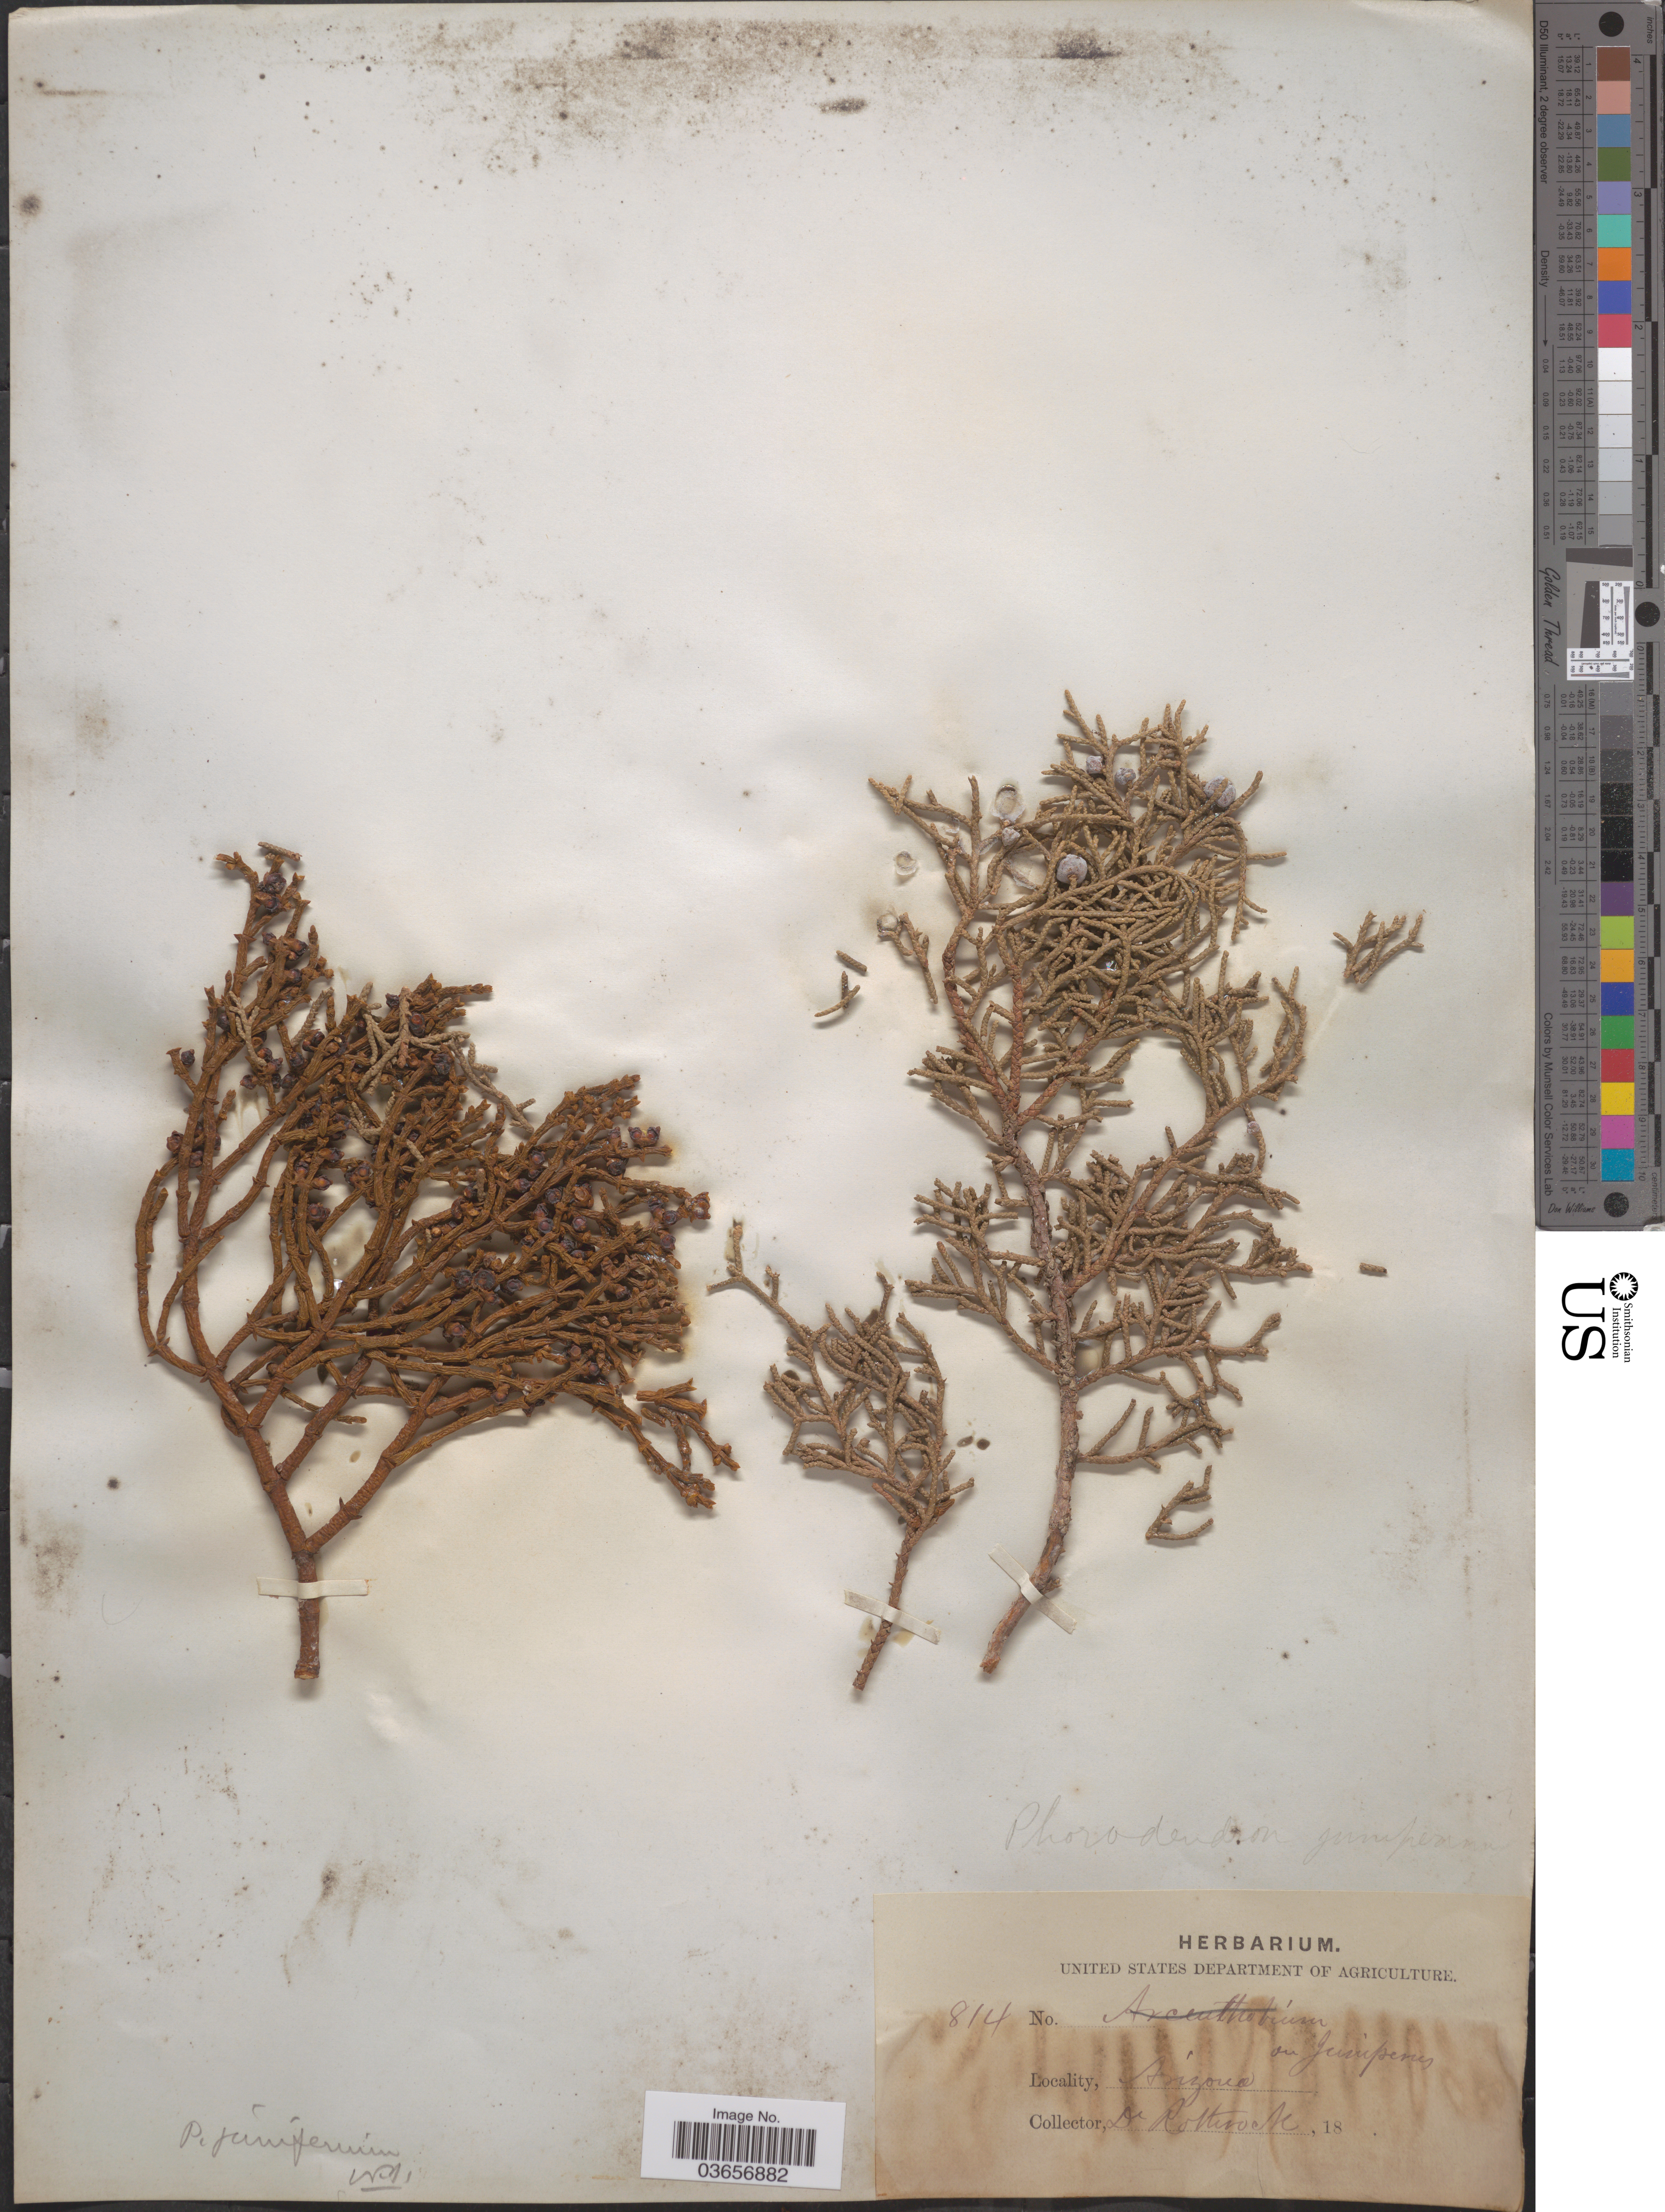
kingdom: Plantae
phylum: Tracheophyta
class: Magnoliopsida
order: Santalales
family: Viscaceae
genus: Phoradendron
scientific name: Phoradendron juniperinum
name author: Engelm. ex A. Gray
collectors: Rothrock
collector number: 814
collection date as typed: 18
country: United States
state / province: Arizona